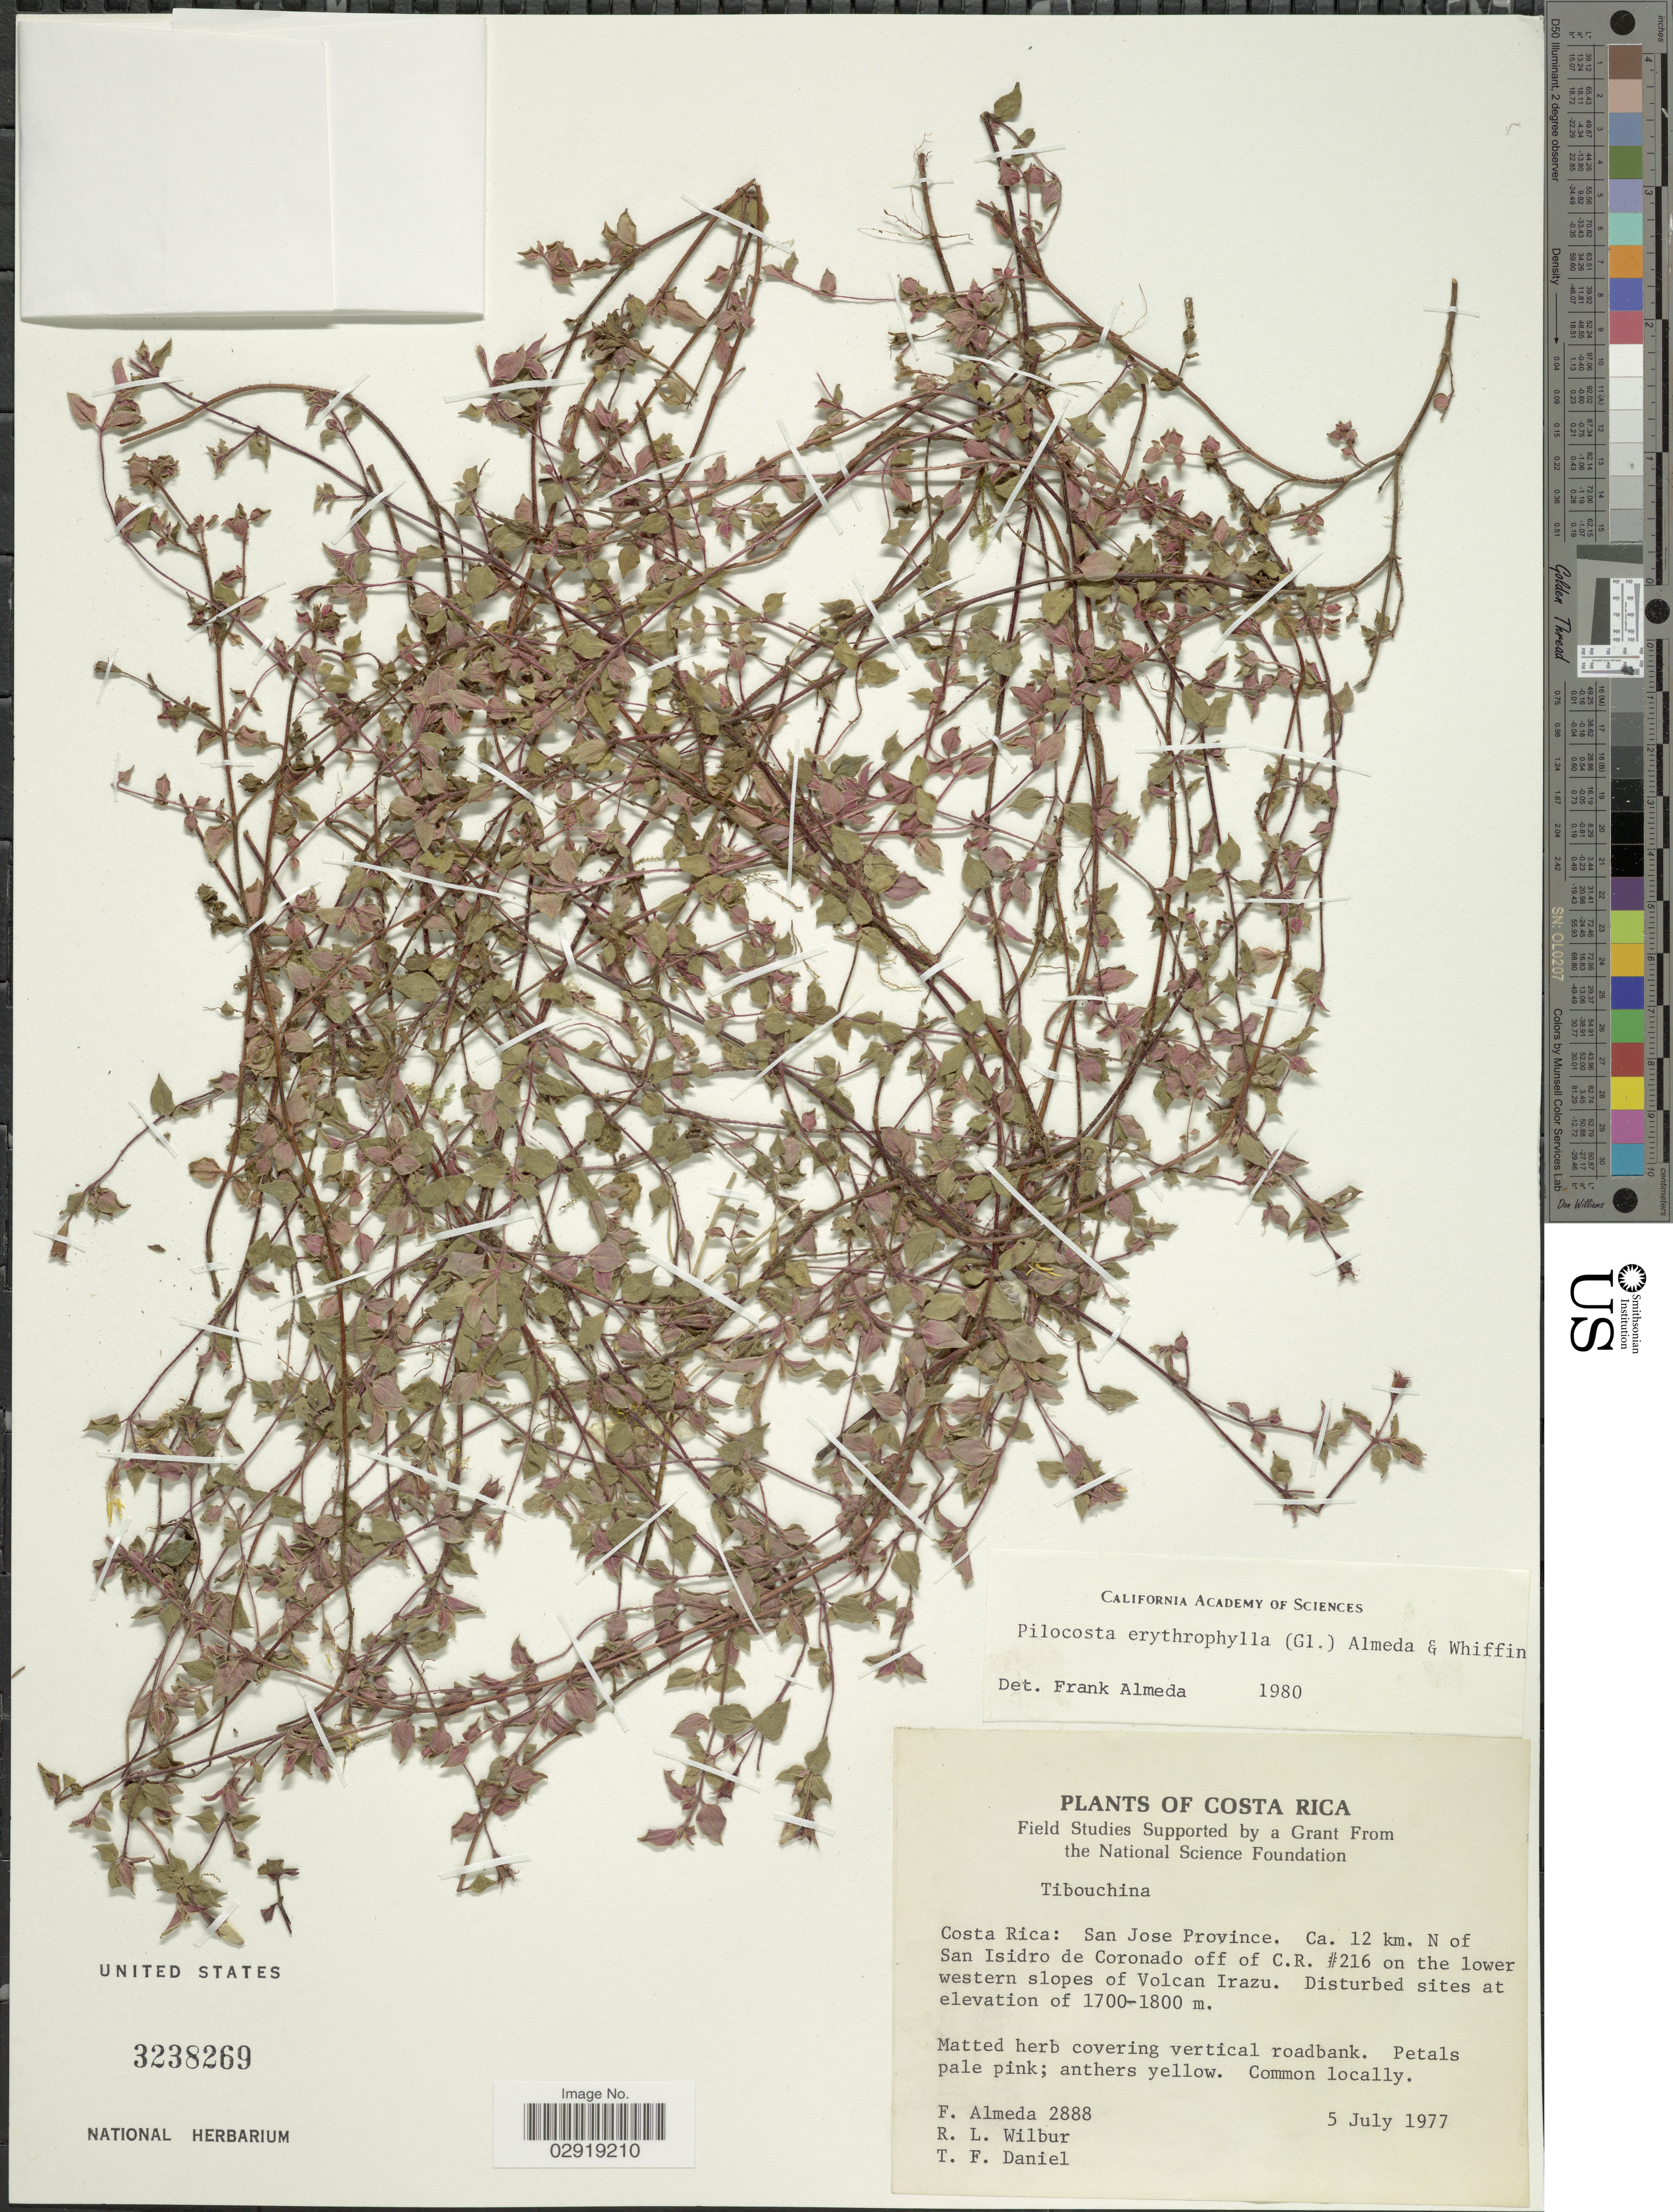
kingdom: Plantae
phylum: Tracheophyta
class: Magnoliopsida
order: Myrtales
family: Melastomataceae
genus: Pilocosta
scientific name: Pilocosta erythrophylla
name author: (Gleason) Almeda &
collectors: F. Almeda, R. L. Wilbur & T. F. Daniel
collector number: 2888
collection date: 1977-07-05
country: Costa Rica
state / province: San José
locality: Ca. 12 km. N of San Isidro de Coronado off of C.R. #216 on the lower western slopes of Volcan Irazu.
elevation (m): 1700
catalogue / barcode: US 3238269